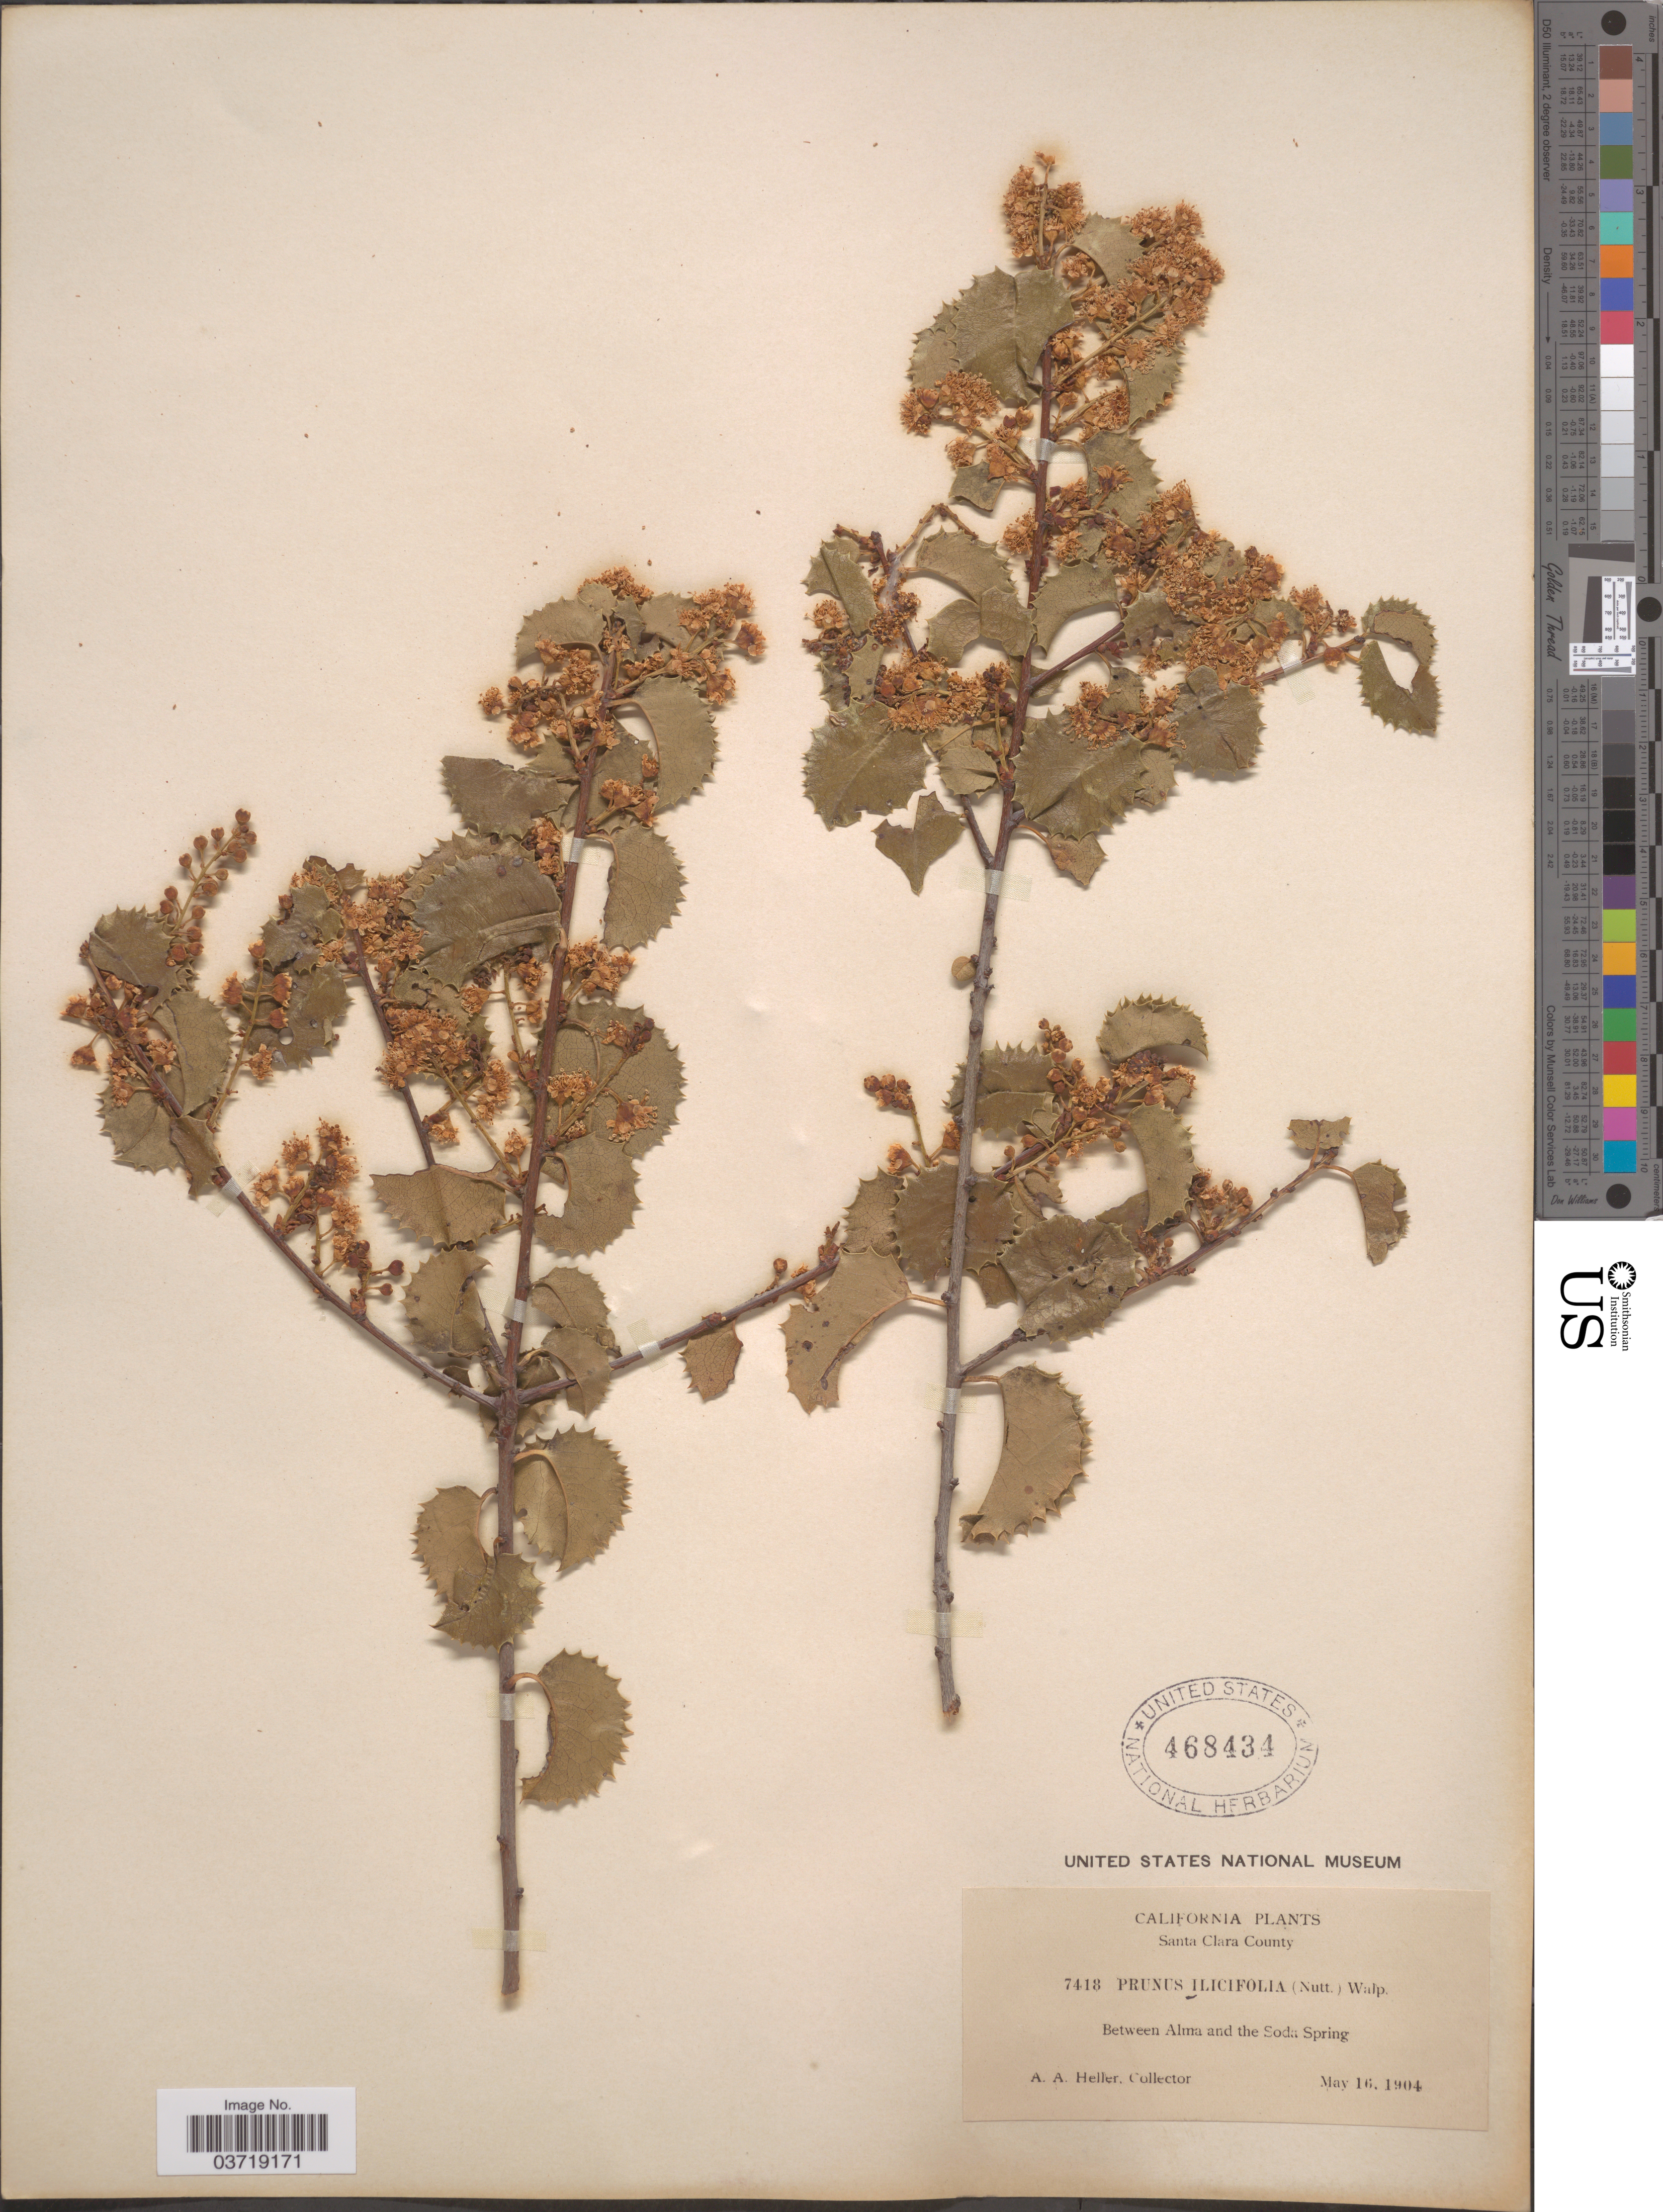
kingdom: Plantae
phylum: Tracheophyta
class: Magnoliopsida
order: Rosales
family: Rosaceae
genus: Prunus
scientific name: Prunus ilicifolia var. ilicifolia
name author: (Nutt. ex Hook. & Arn.) D. Dietr.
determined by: Strong, Mark T., (BOT), Smithsonian Institution - National Museum of Natural History (UNITED STATES)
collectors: A. A. Heller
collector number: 7418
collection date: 1904-05-16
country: United States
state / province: California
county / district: Santa Clara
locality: Santa Clara County. Between Alma and the Soda Spring.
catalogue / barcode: US 468434